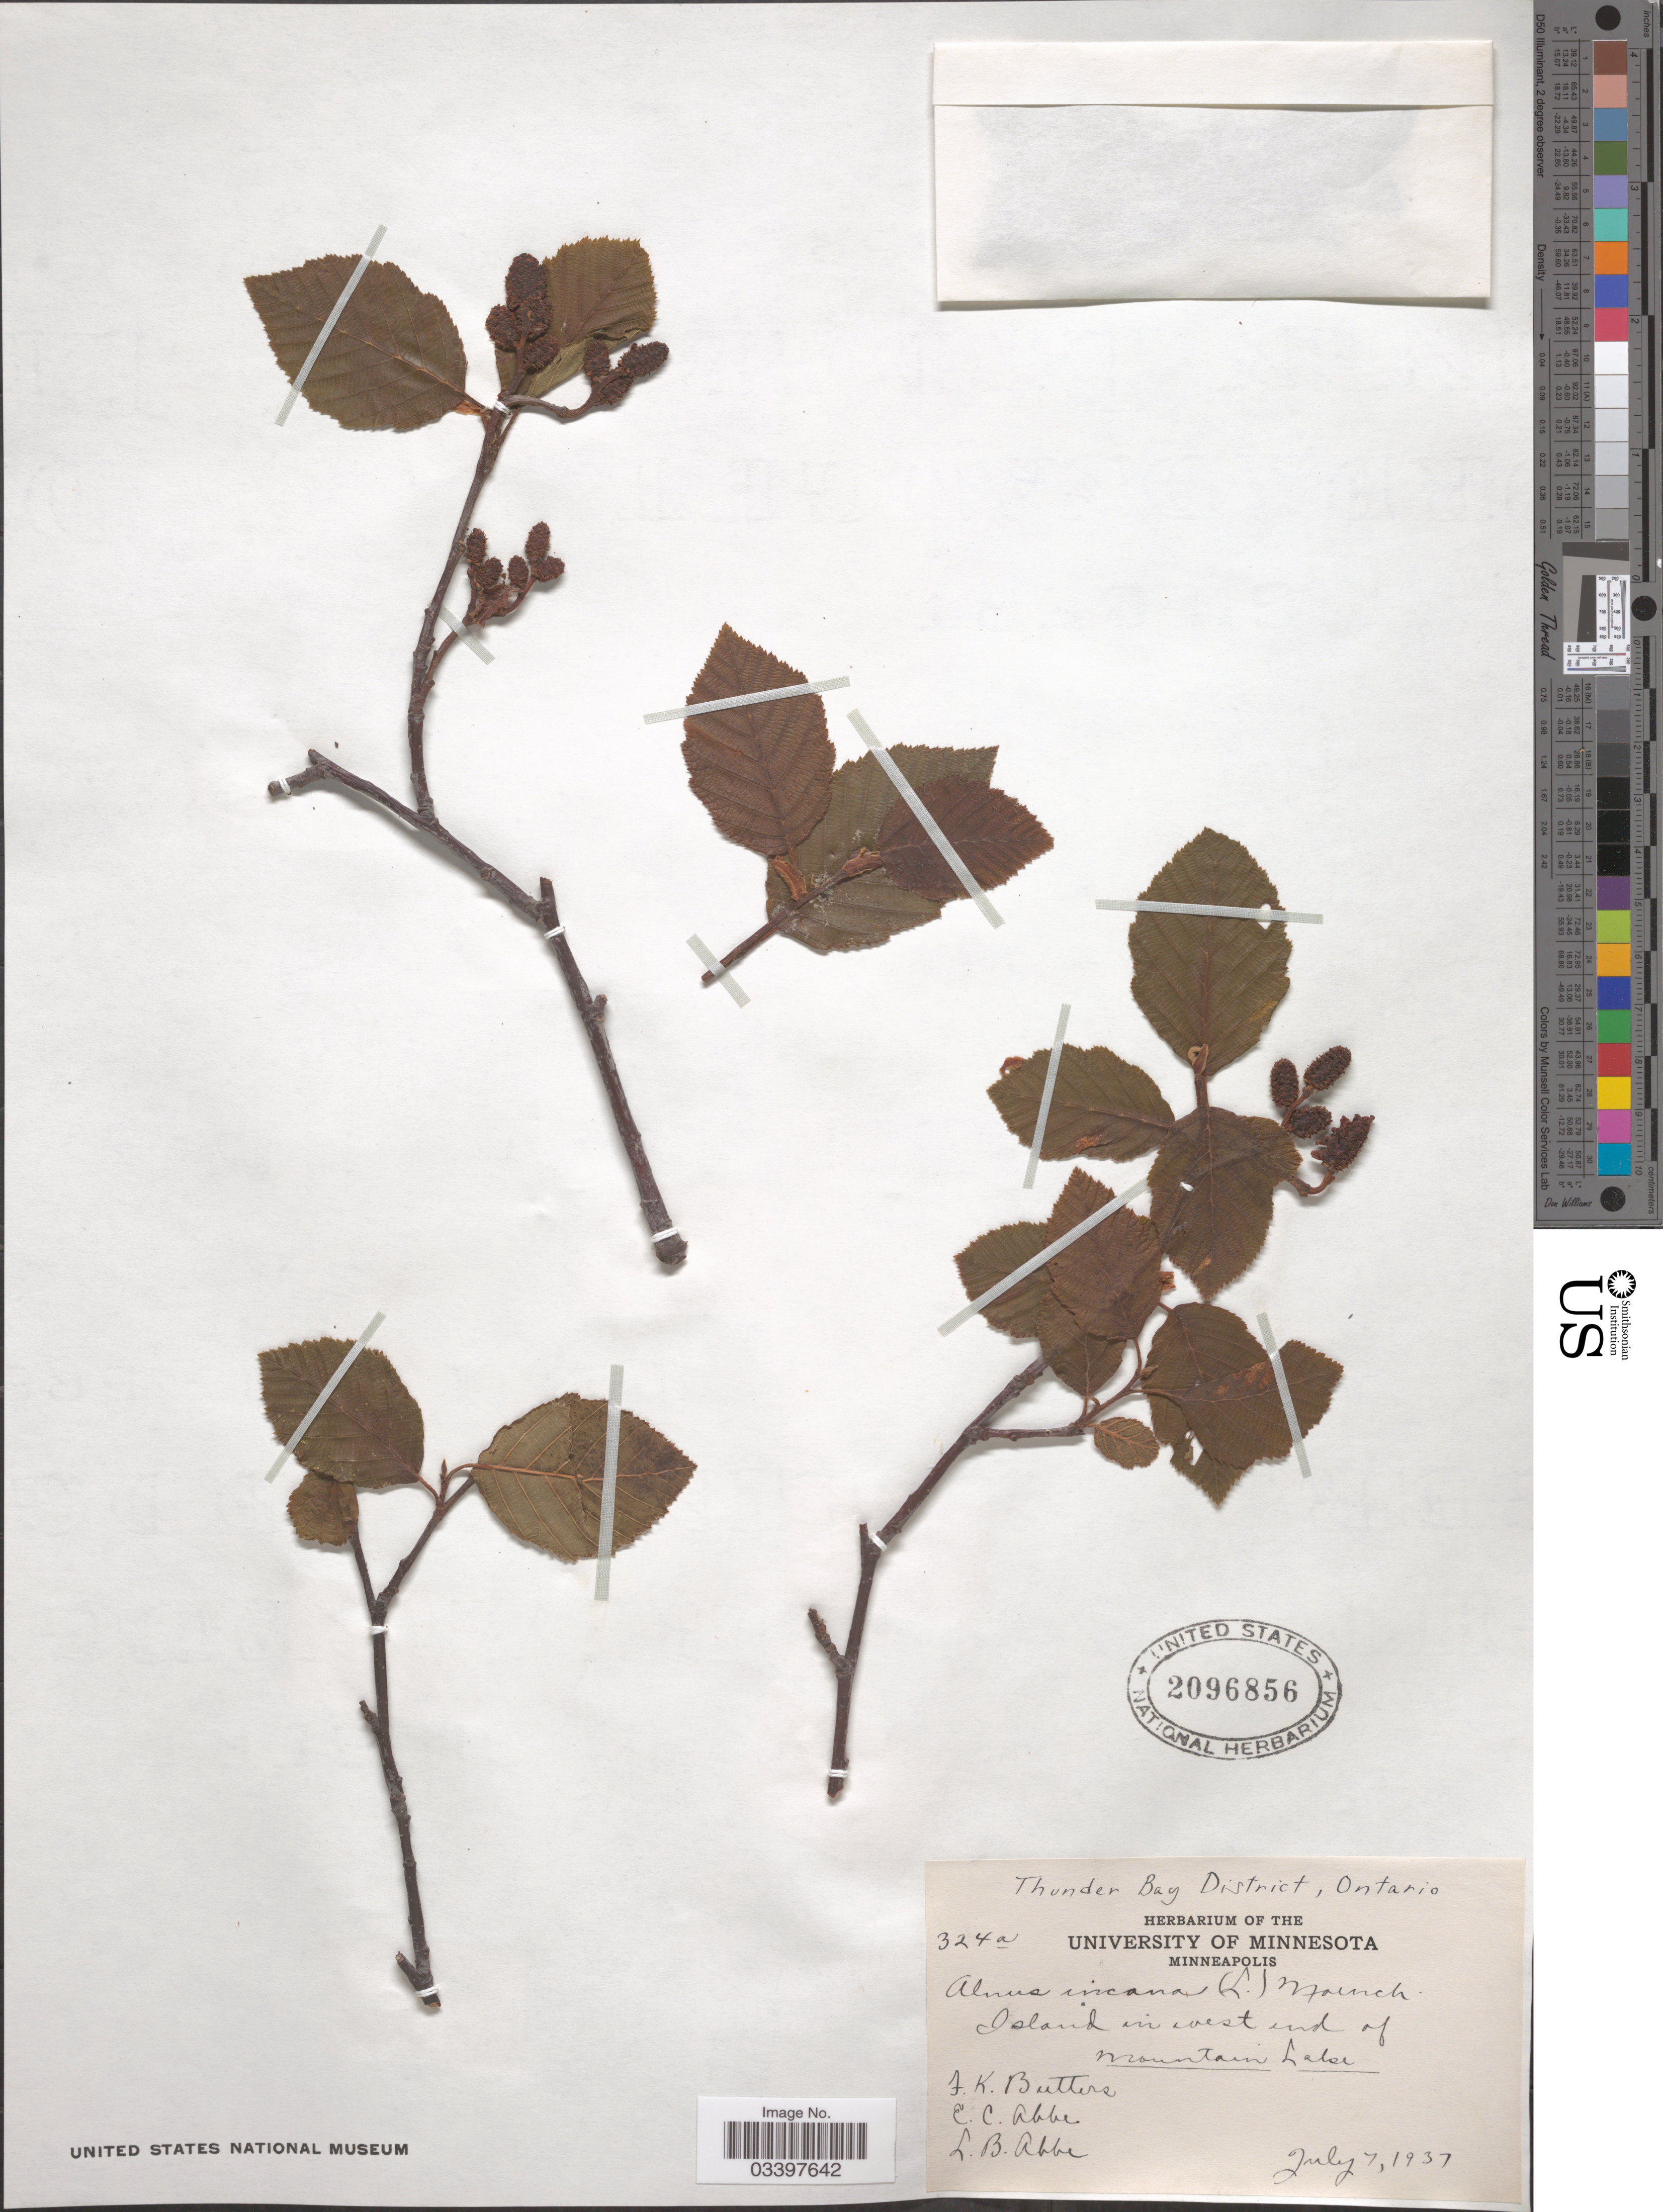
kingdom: Plantae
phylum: Tracheophyta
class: Magnoliopsida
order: Fagales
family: Betulaceae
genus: Alnus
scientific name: Alnus incana subsp. rugosa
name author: (Du Roi) R.T. Clausen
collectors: F. K. Butters, E. C. Abbe & L. B. Abbe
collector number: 324a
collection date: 1937-07-07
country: Canada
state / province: Ontario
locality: Thunder Bay District. Island in west end of Mountain Lake.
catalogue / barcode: US 2096856